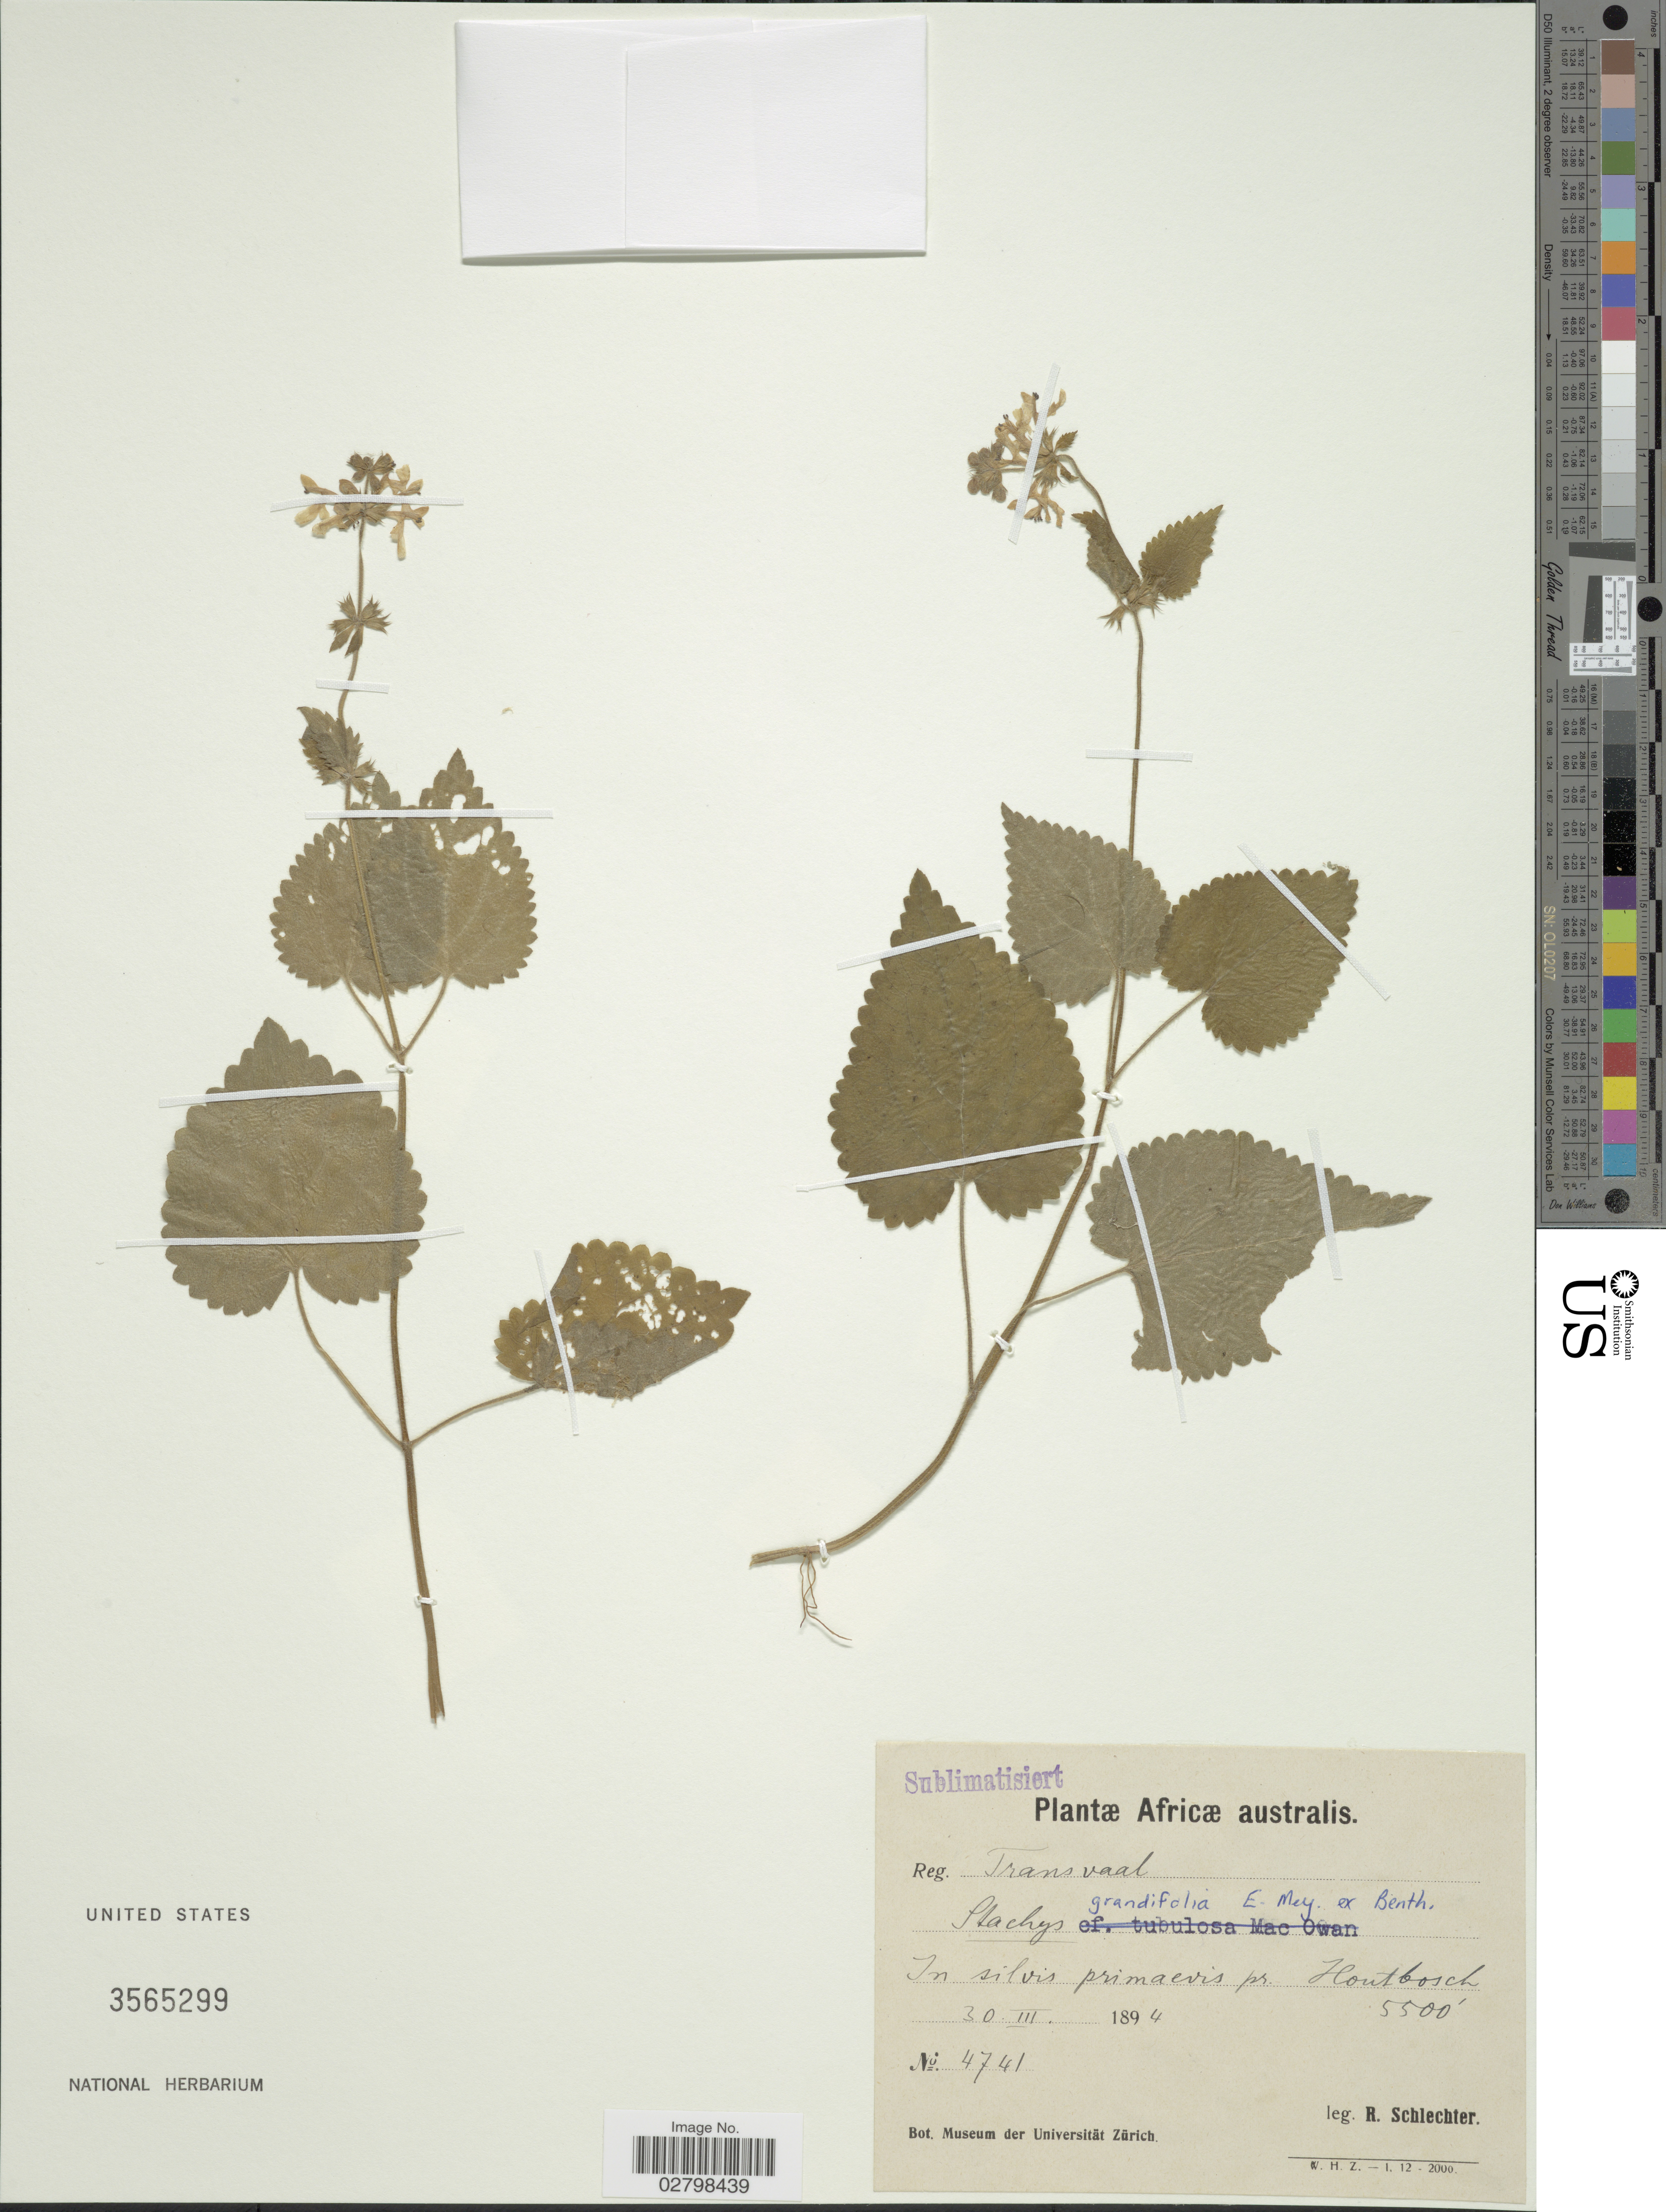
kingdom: Plantae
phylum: Tracheophyta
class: Magnoliopsida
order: Lamiales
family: Lamiaceae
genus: Stachys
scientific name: Stachys grandifolia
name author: E. Mey.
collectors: F. R. R. Schlechter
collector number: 4741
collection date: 1894-03-30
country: South Africa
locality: Africæ australis. Reg. Transvaal. In silvis primaevis pr. Houtbosch.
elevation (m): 1676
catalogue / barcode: US 3565299